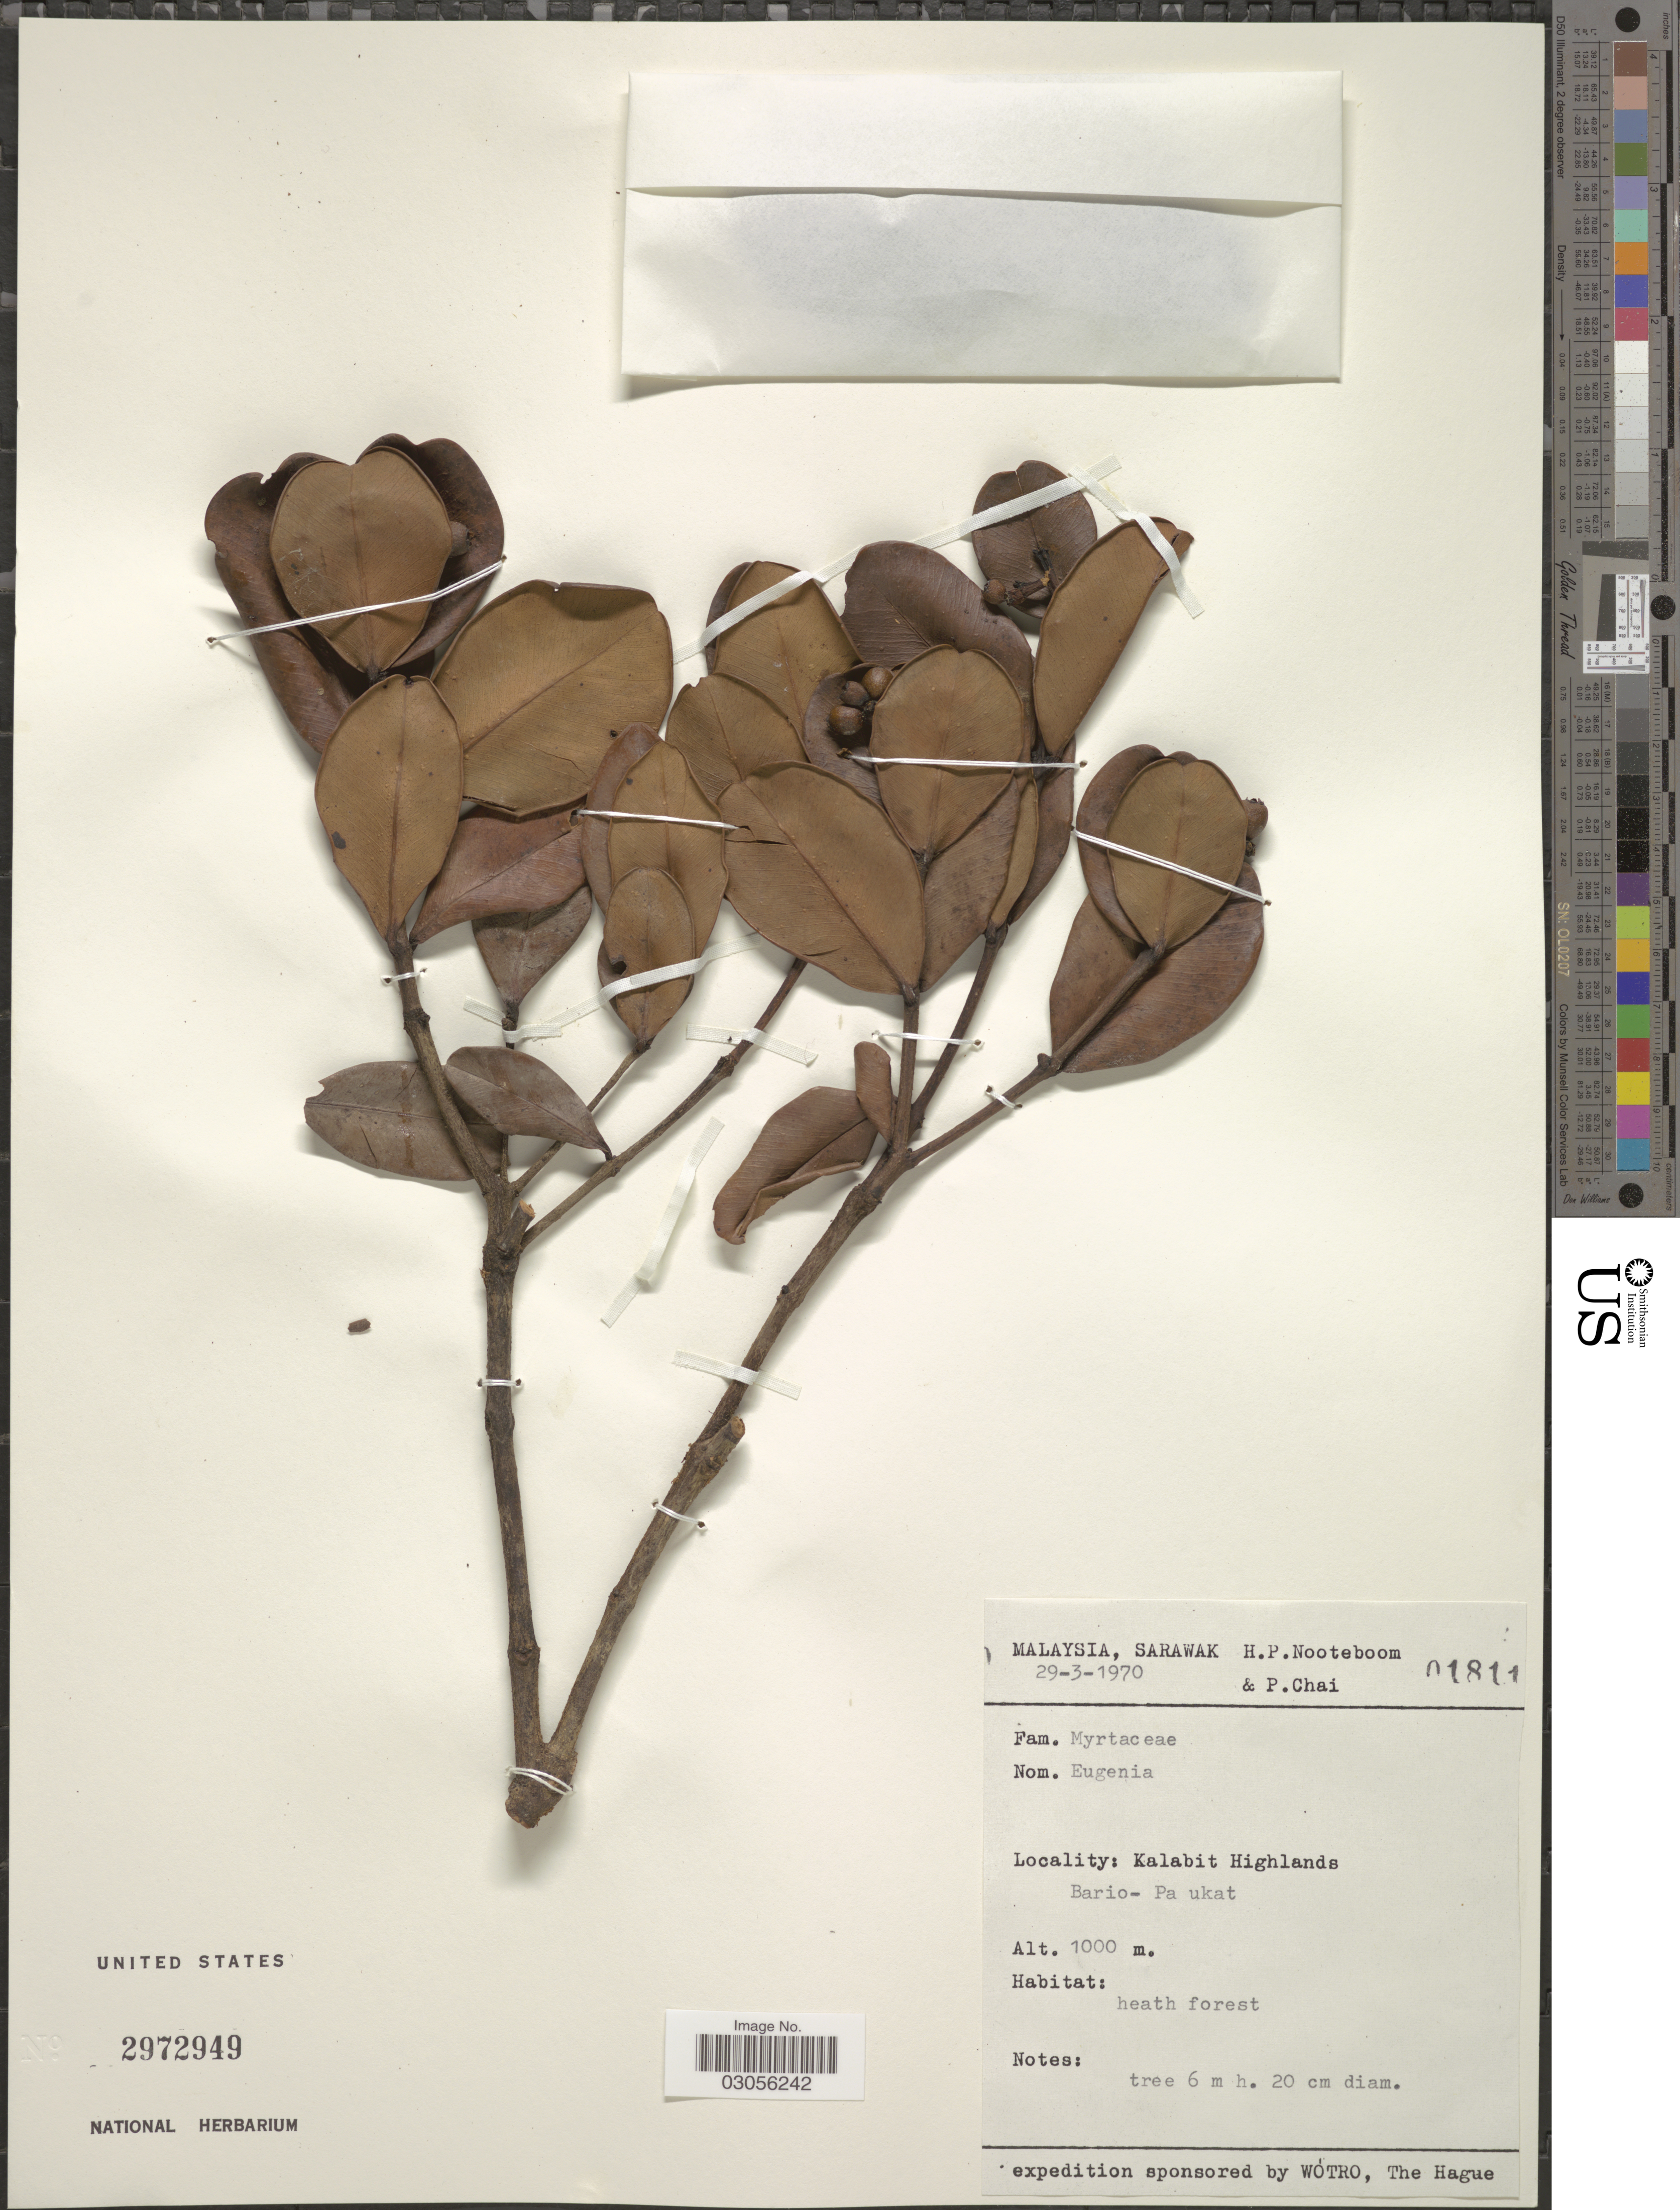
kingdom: Plantae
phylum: Tracheophyta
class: Magnoliopsida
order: Myrtales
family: Myrtaceae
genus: Syzygium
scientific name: Syzygium sp.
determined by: Strong, M. T., (US), Smithsonian Institution - National Museum of Natural History (UNITED STATES)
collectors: H. P. Nooteboom & P. Chai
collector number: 01811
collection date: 1970-03-29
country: Malaysia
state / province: Sarawak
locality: Kalabit Highlands. Bario - Pa ukat.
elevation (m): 1000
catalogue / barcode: US 2972949